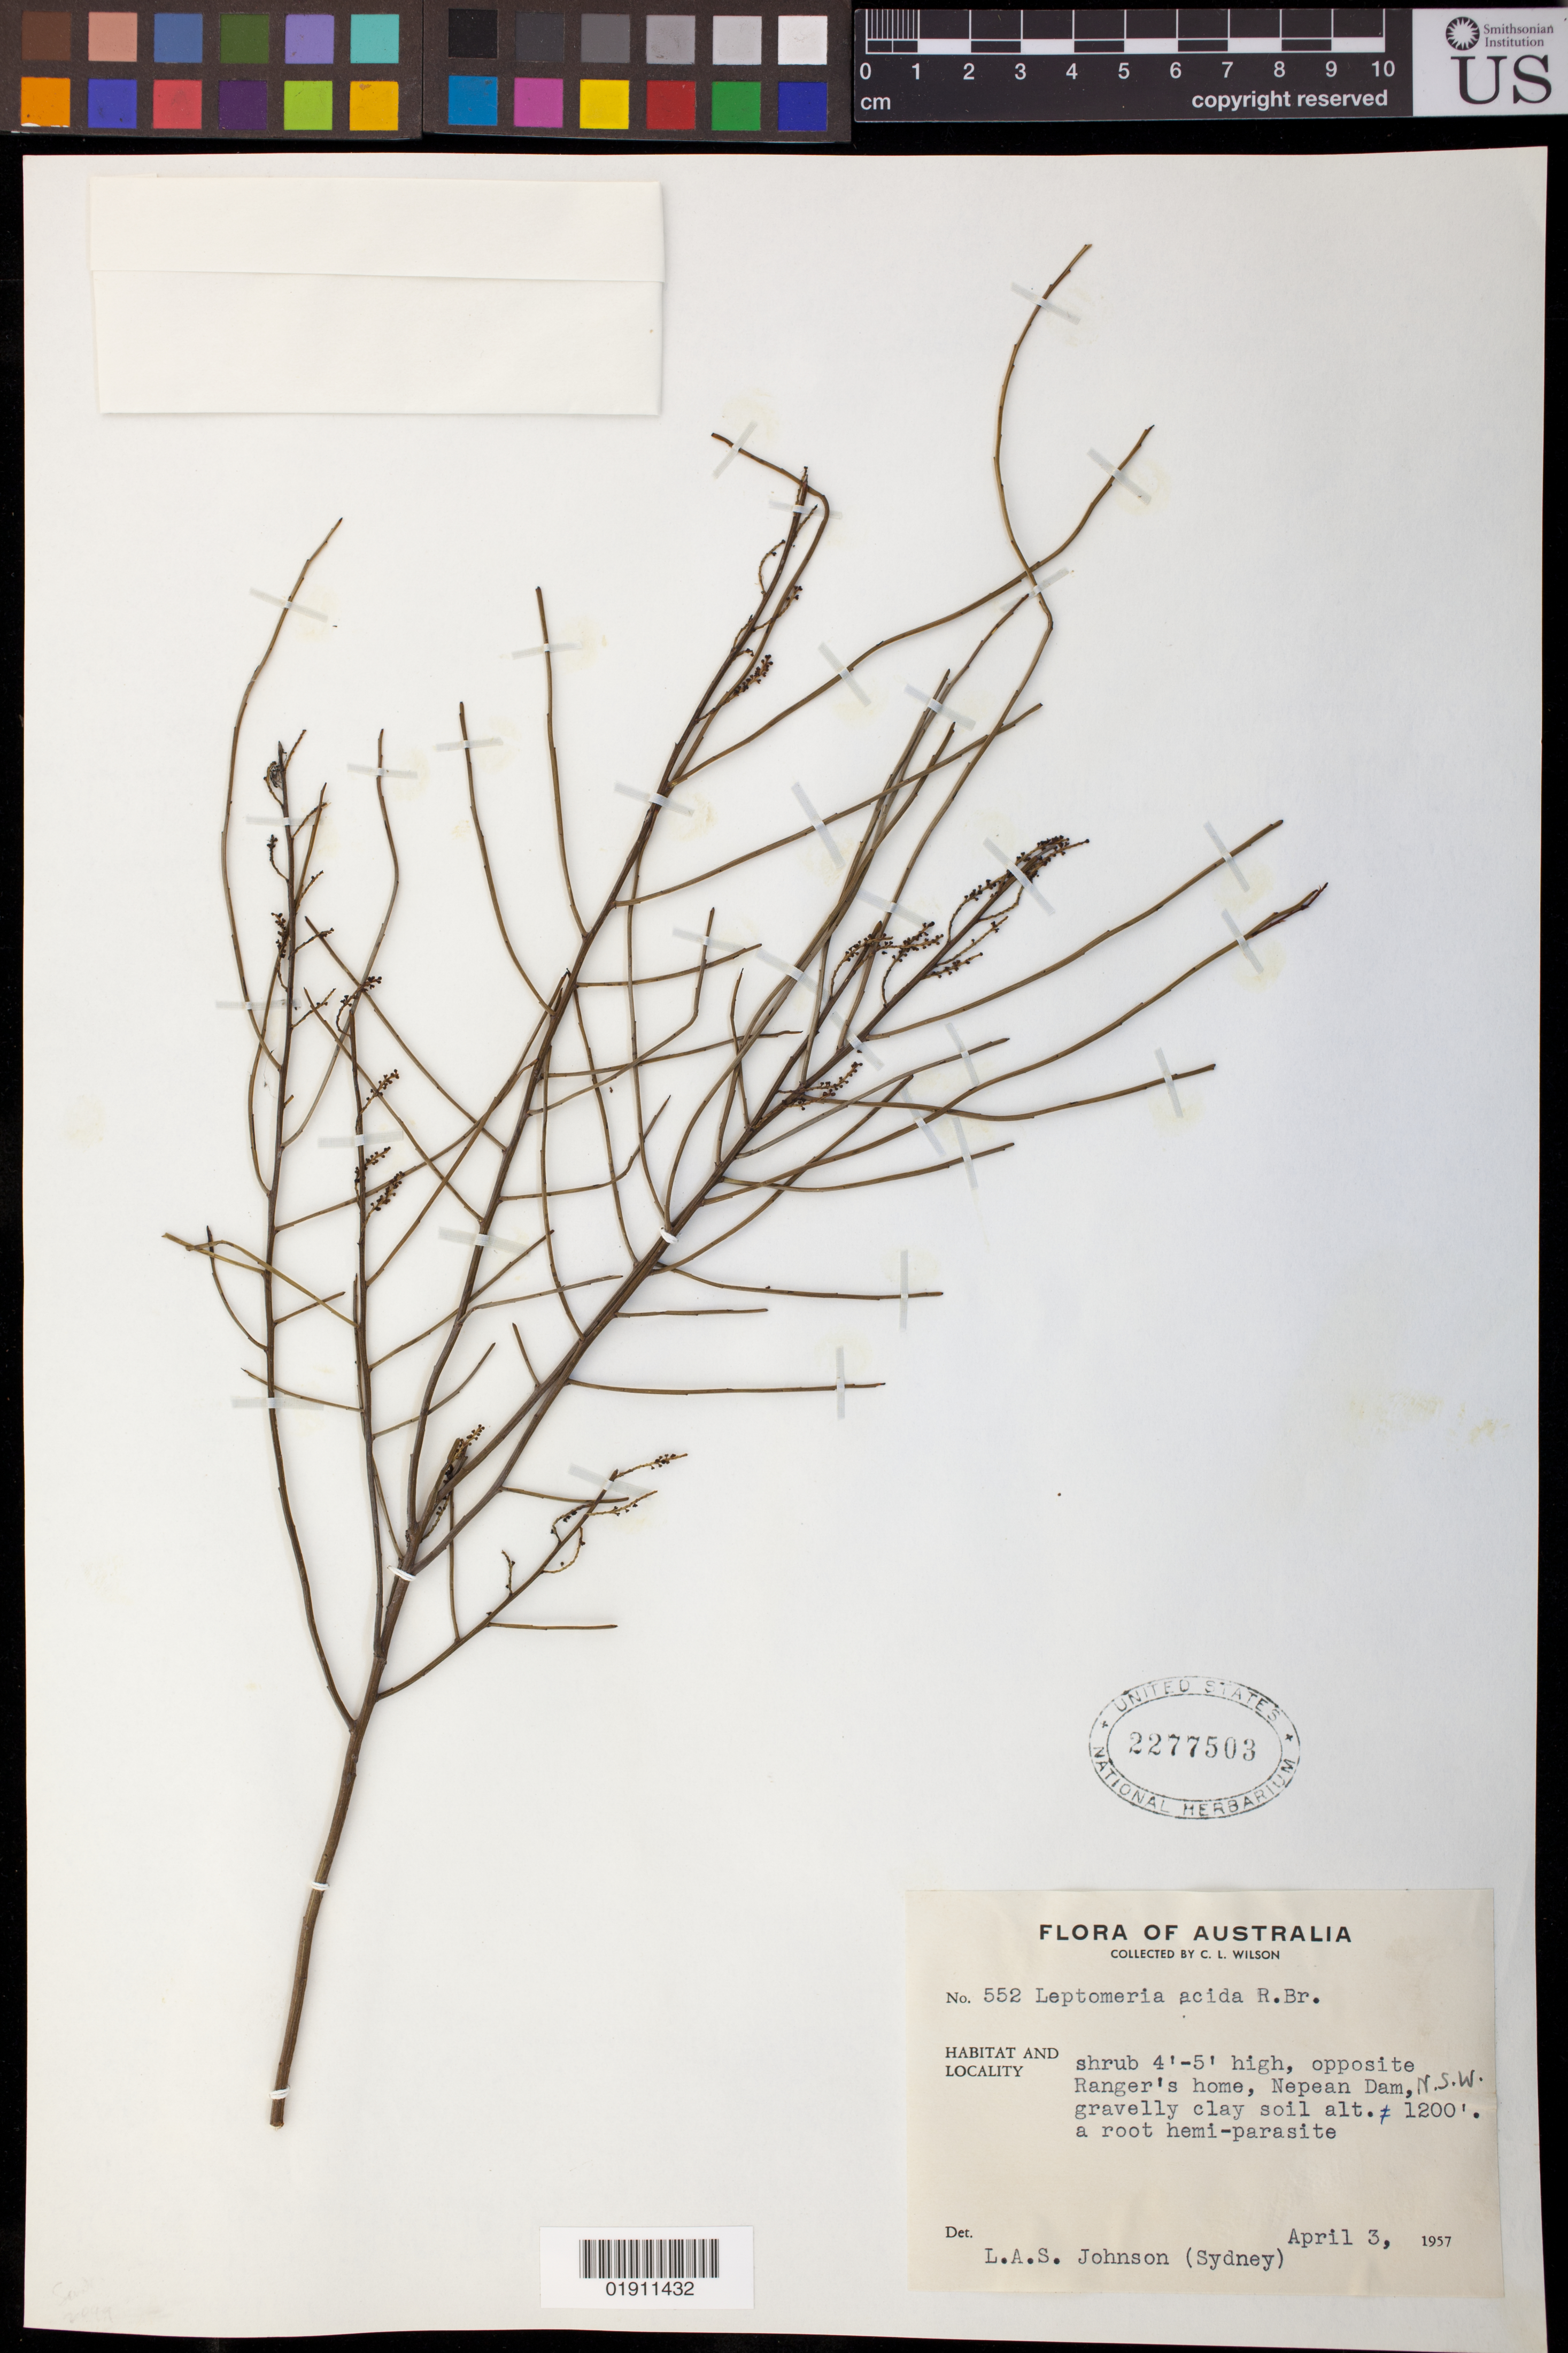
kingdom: Plantae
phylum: Tracheophyta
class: Magnoliopsida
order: Santalales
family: Amphorogynaceae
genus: Leptomeria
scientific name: Leptomeria acida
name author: R. Br.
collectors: C. L. Wilson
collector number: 552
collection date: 1957-04-03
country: Australia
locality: opposite Ranger's home, Nepean Dam, gravelly clay soil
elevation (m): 366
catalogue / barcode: US 2277503